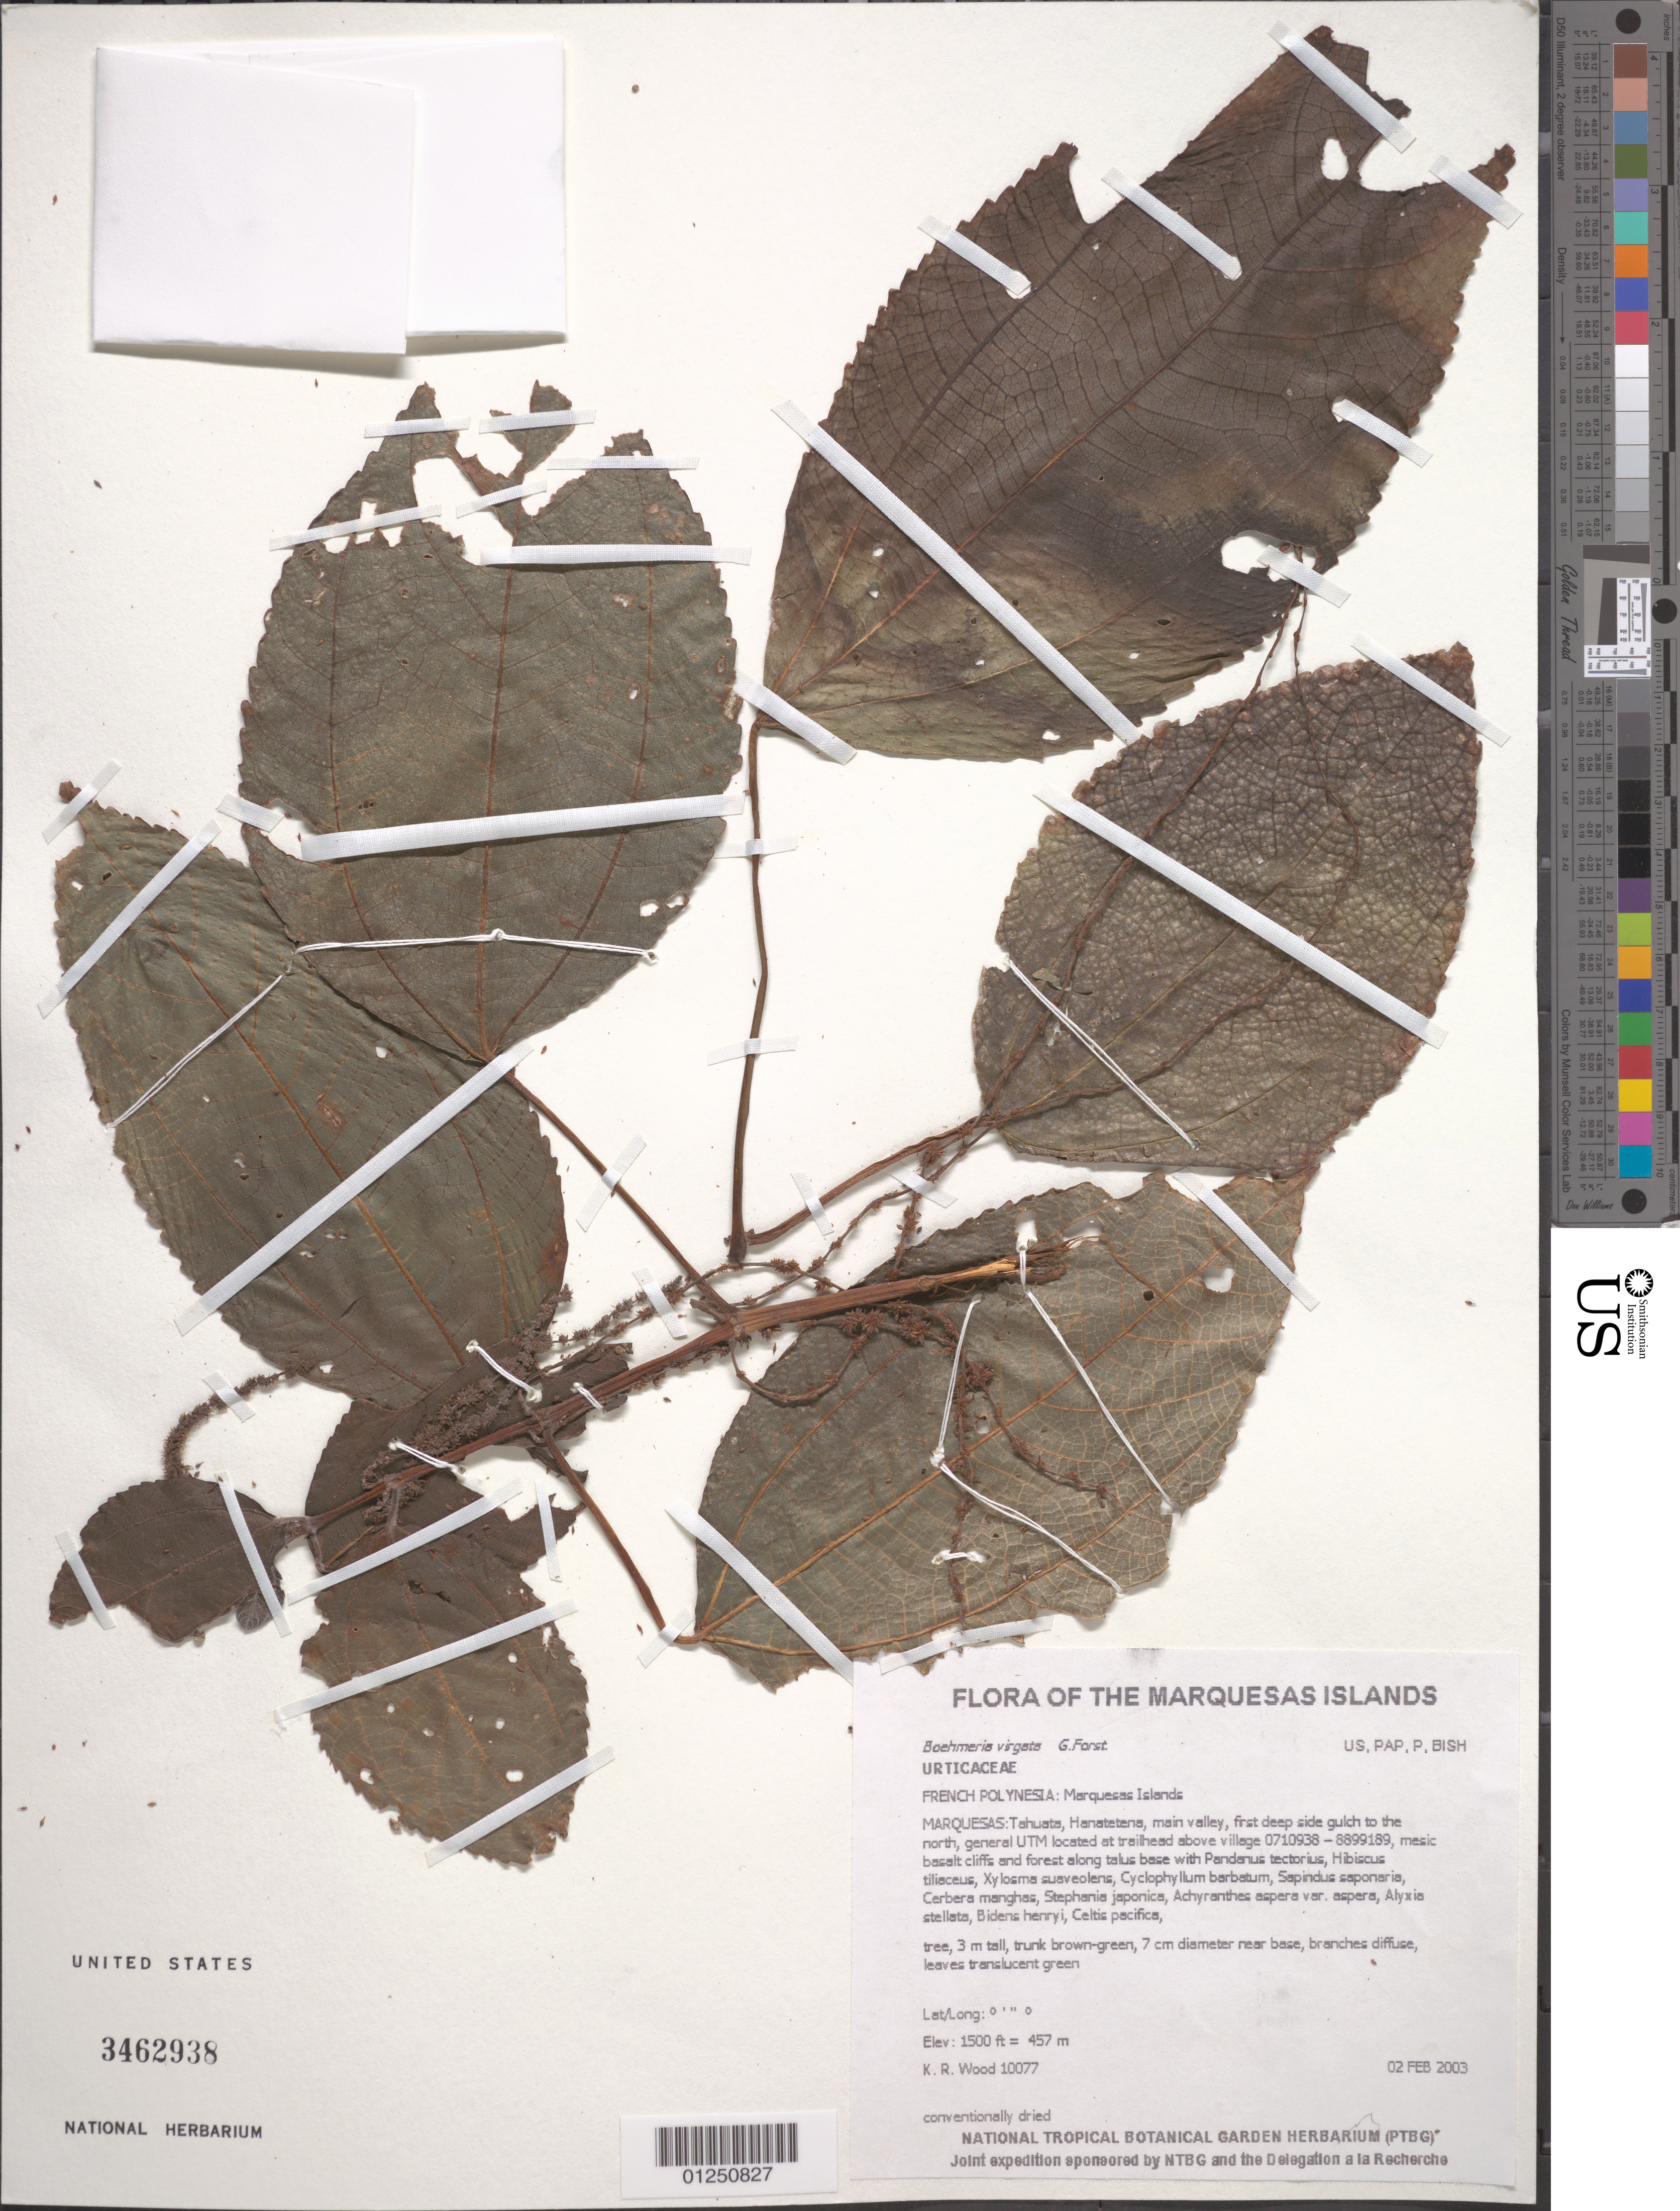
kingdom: Plantae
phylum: Tracheophyta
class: Magnoliopsida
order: Rosales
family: Urticaceae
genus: Boehmeria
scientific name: Boehmeria virgata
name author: (G. Forst.) Guill.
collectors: K. R. Wood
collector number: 10077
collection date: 2003-02-02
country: French Polynesia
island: Tahuata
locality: Hanatetena, main valley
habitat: First deep side gulch to the north, mesic basalt cliffs and forest along talus base. Upper slope, W aspect, steep slope, closed, mesic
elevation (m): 457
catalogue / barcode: US 3462938